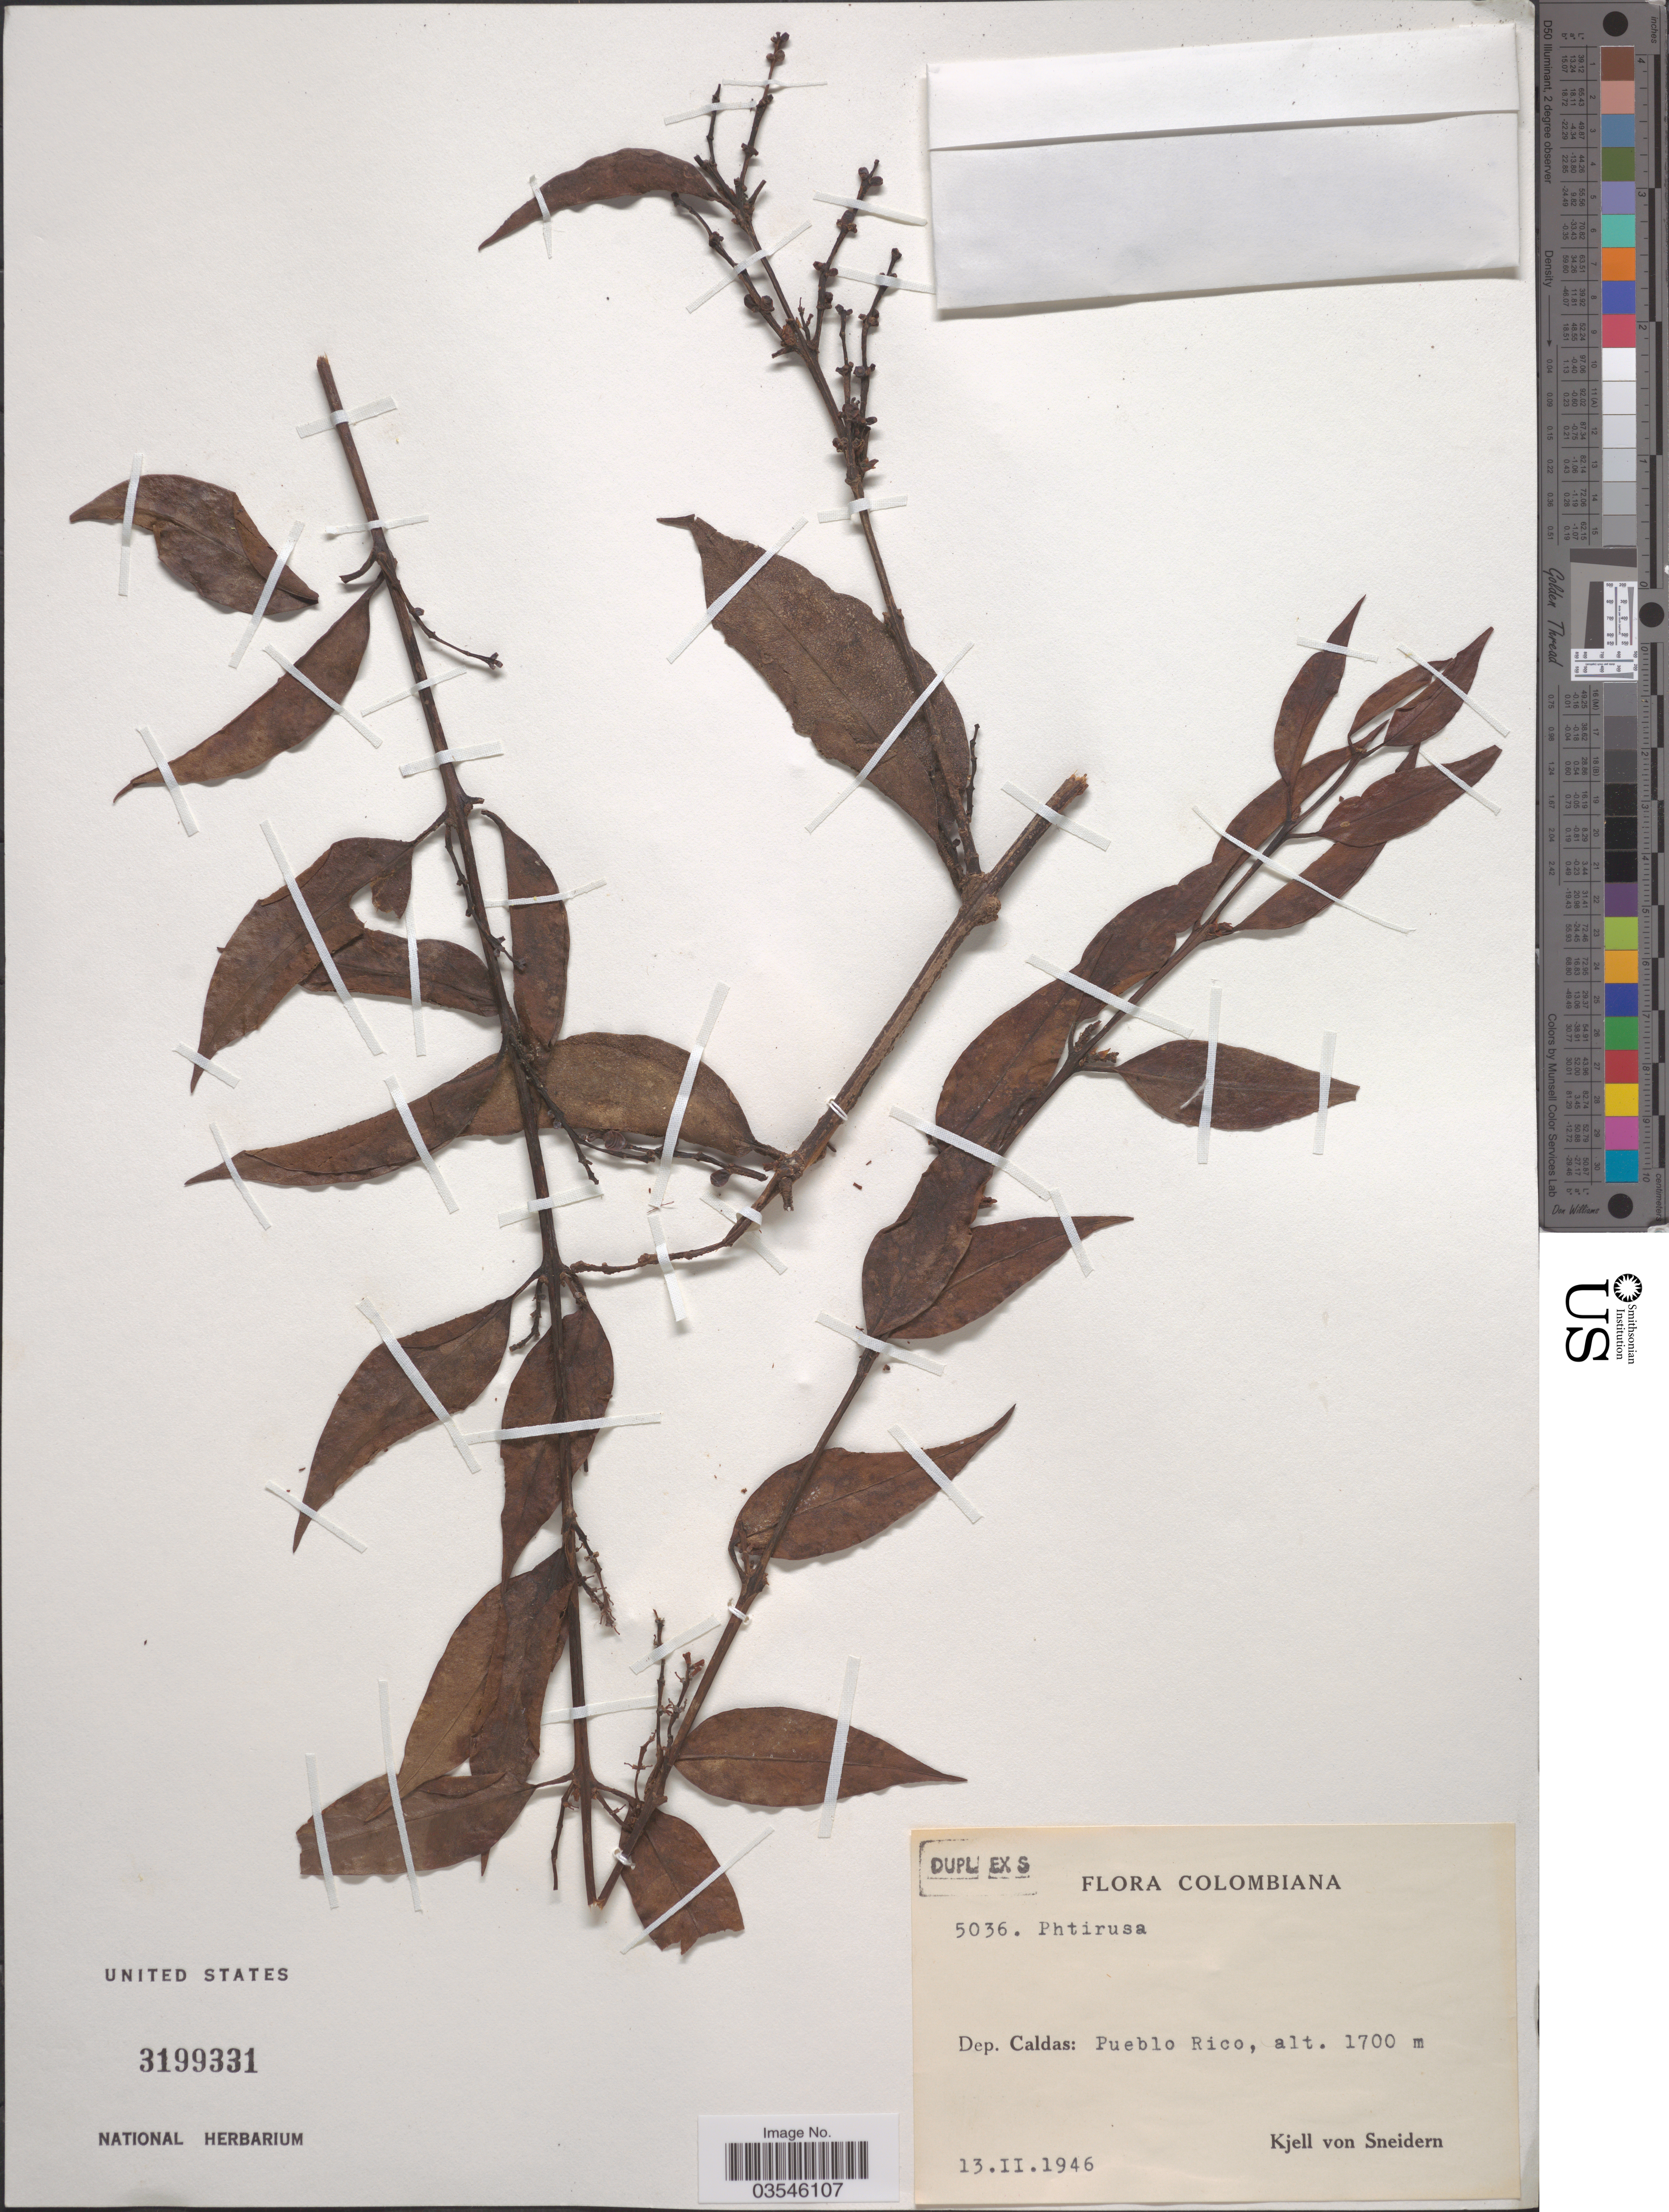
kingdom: Plantae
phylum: Tracheophyta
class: Magnoliopsida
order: Santalales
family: Loranthaceae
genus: Passovia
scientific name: Passovia nitens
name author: (Mart.) Tiegh.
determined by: Caraballo-Ortiz, Marcos A., (MISS), University of Mississippi (UNITED STATES)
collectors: K. von Sneidern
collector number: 5036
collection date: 1946-02-13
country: Colombia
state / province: Caldas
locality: Dep. Caldas: Pueblo Rico.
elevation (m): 1700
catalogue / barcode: US 3199331